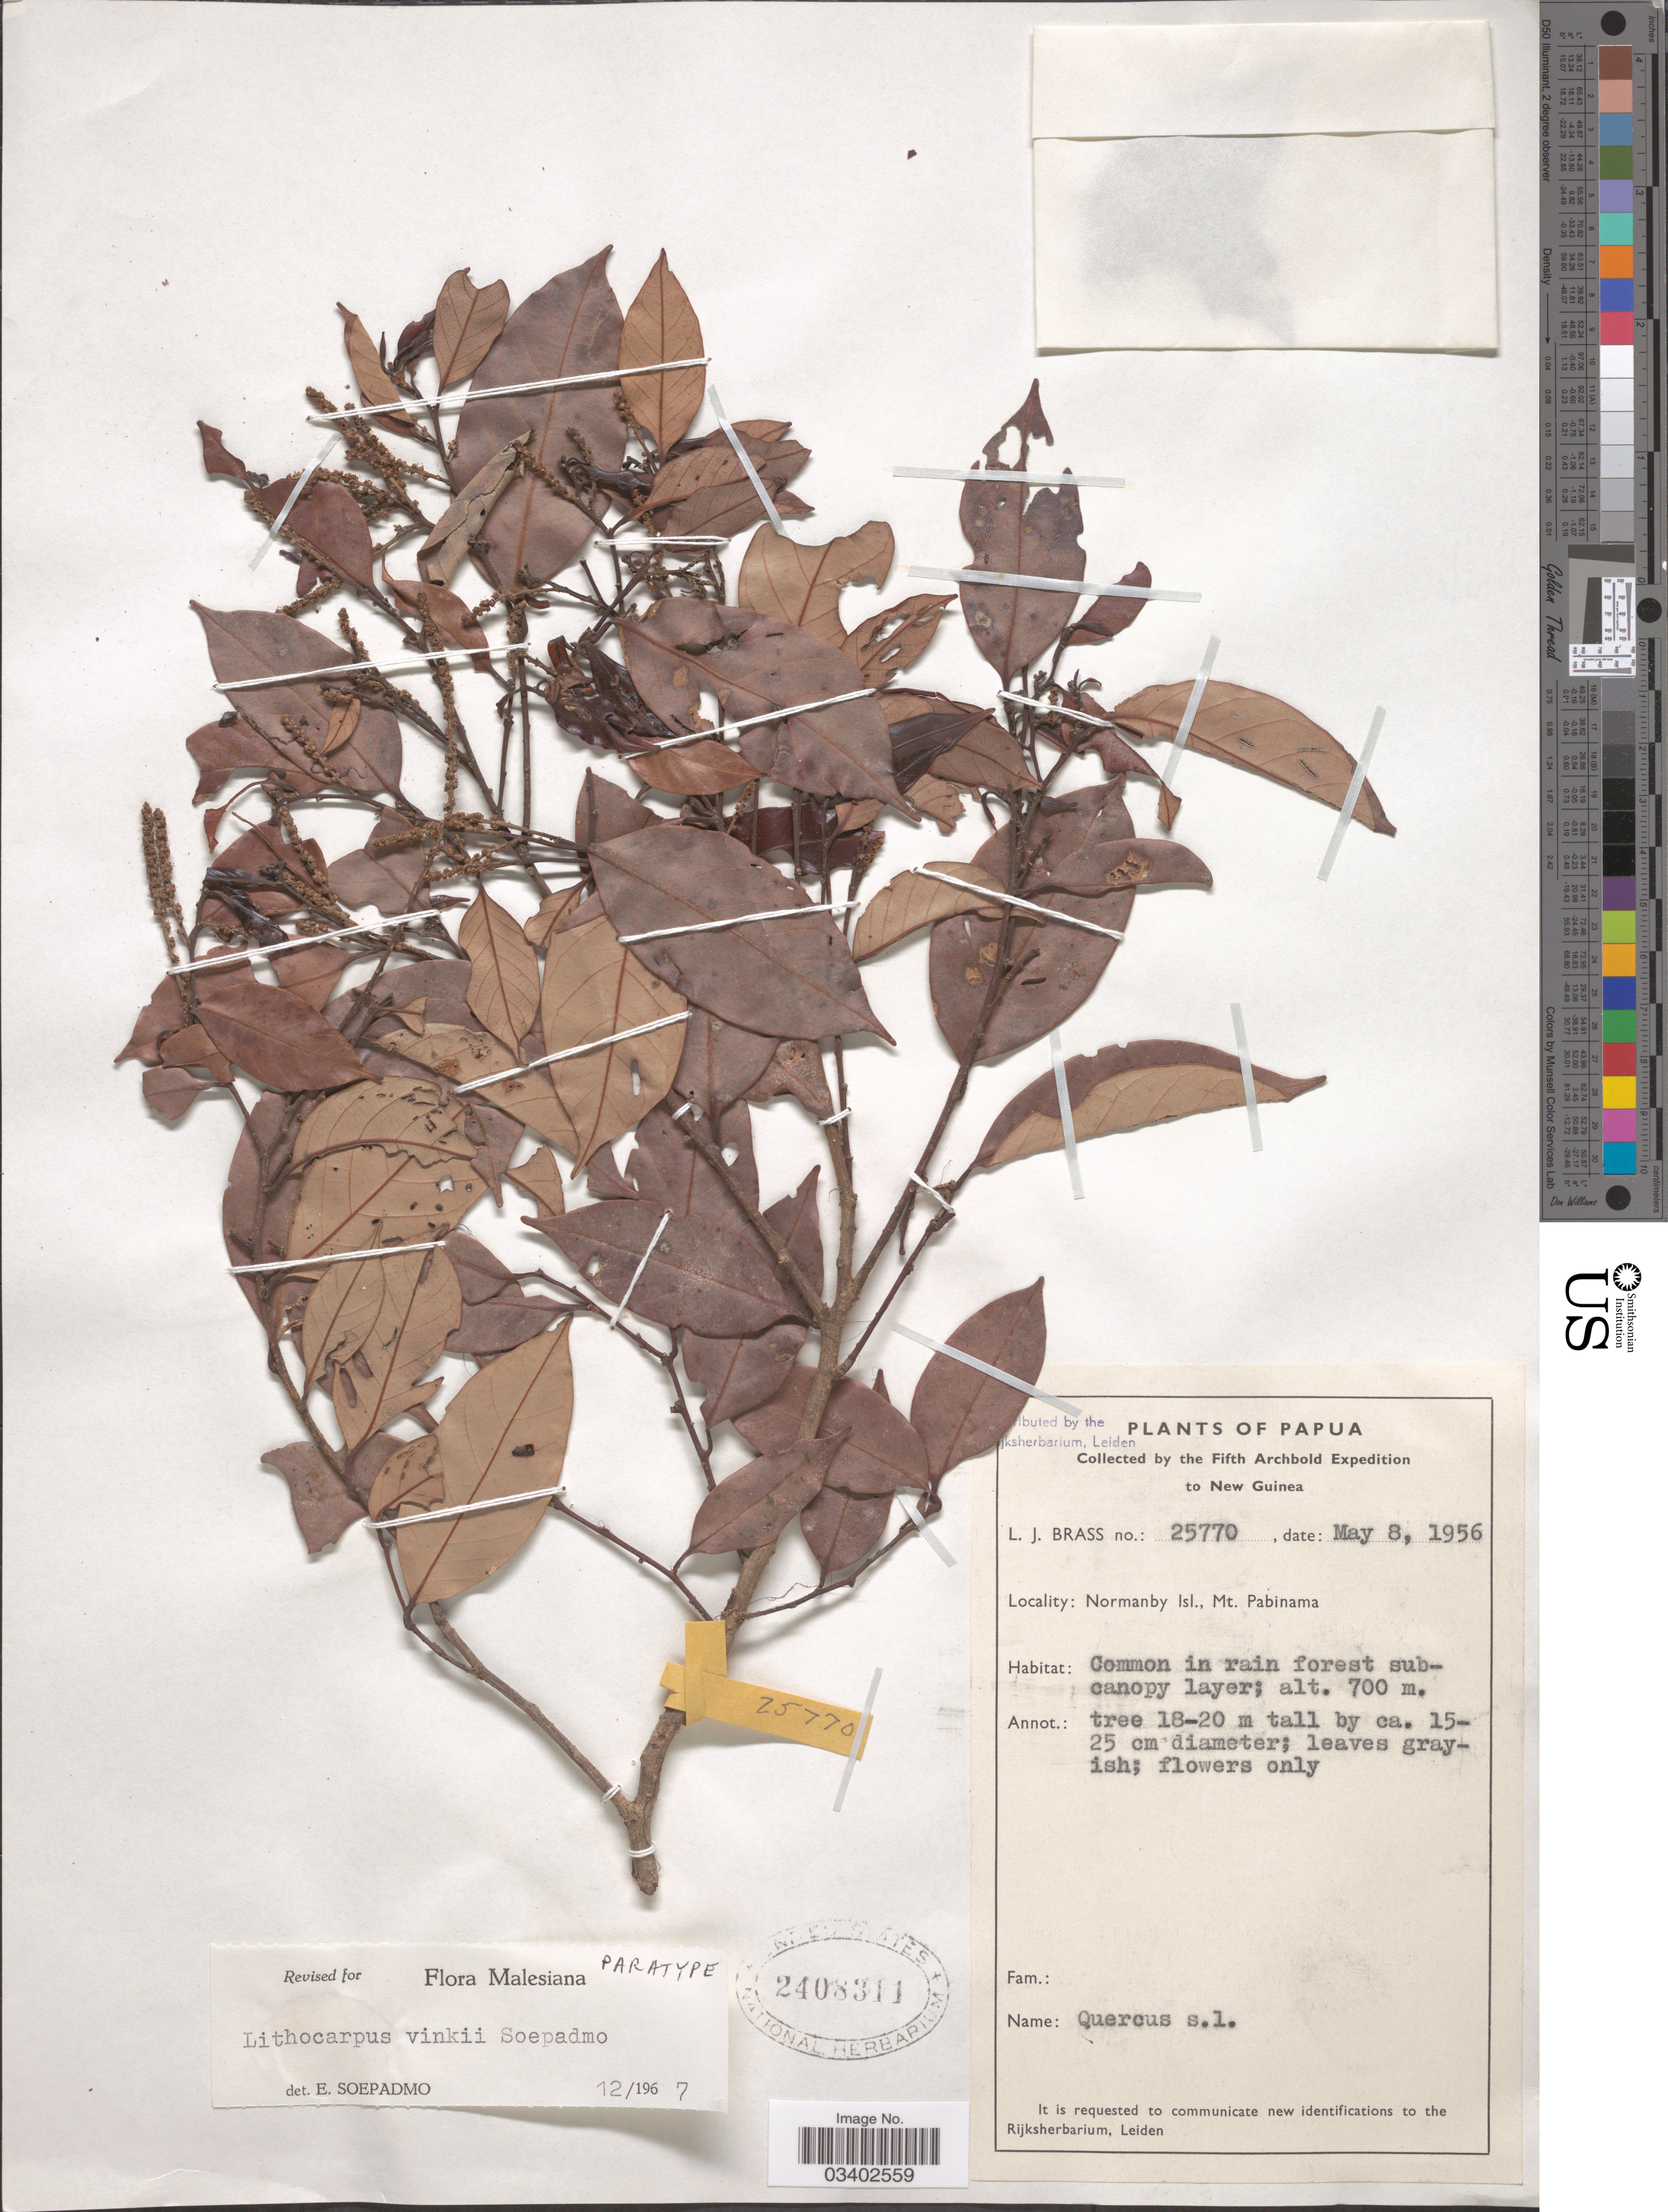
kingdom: Plantae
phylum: Tracheophyta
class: Magnoliopsida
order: Fagales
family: Fagaceae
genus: Lithocarpus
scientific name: Lithocarpus vinkii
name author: Soepadmo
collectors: L. J. Brass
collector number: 25770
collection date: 1956-05-08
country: Papua New Guinea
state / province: Milne Bay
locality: Papua. New Guinea. Normanby Isl., Mt. Pabinama.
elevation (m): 700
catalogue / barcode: US 2408311